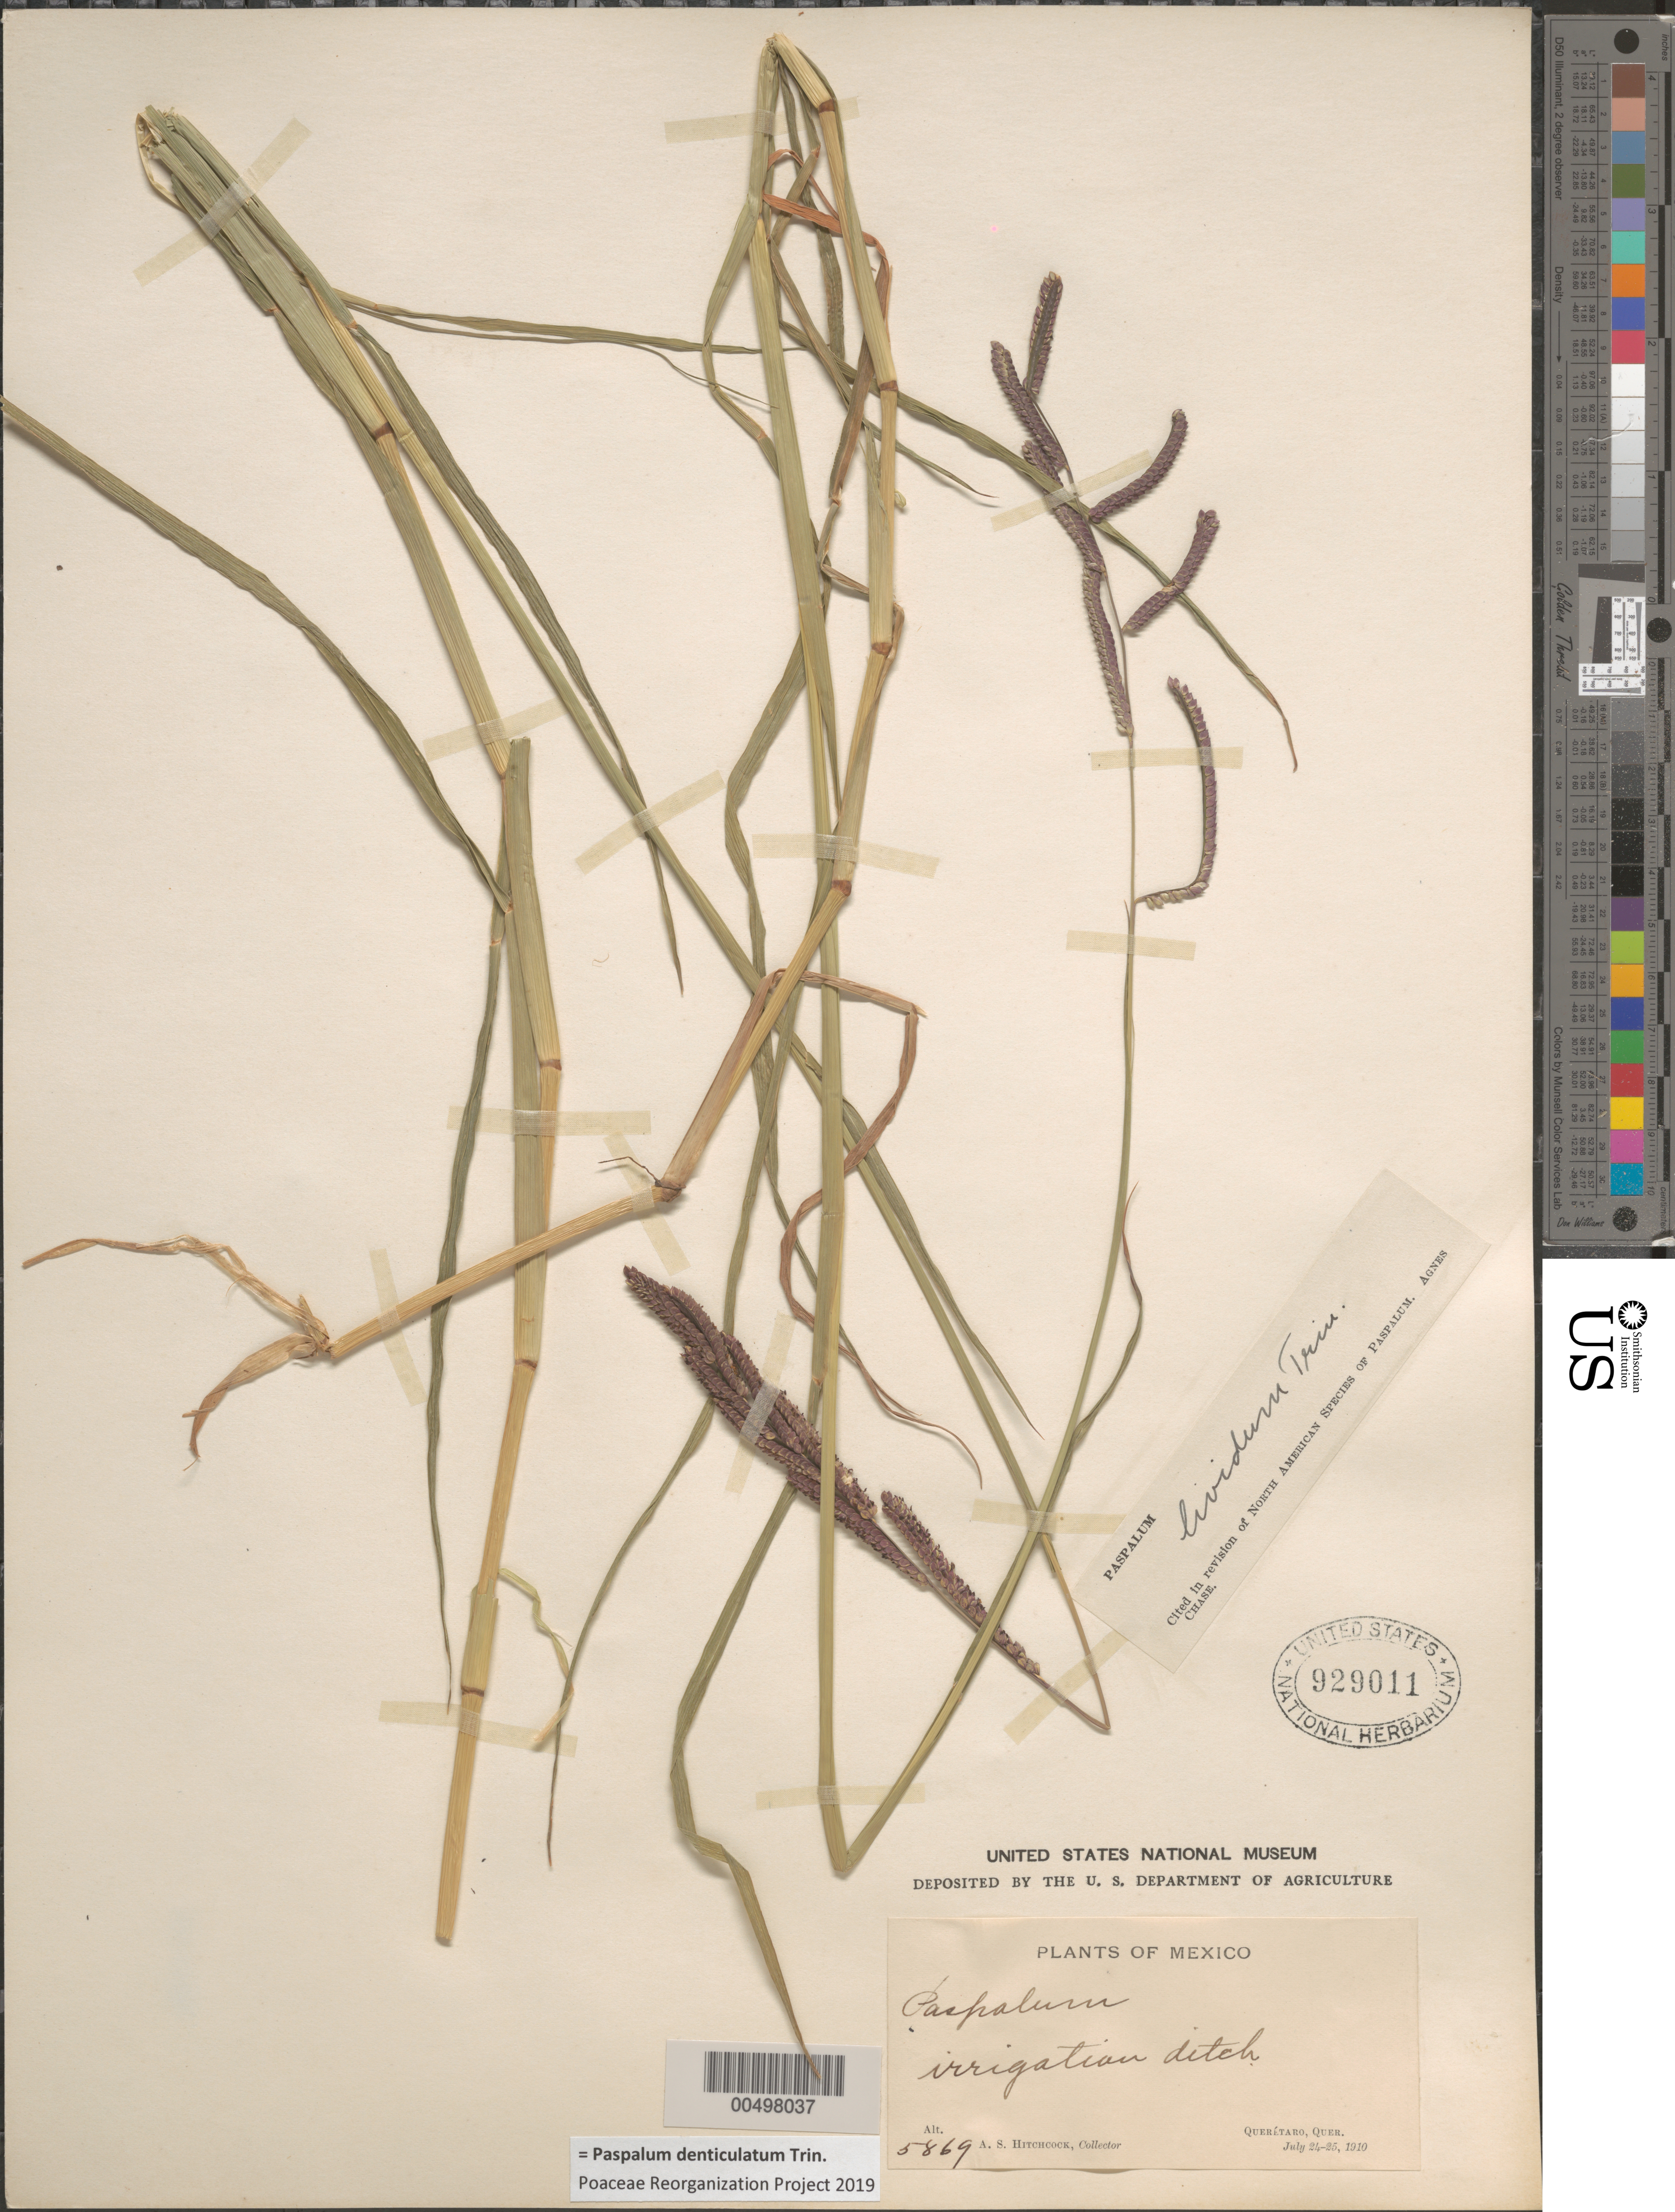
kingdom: Plantae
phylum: Tracheophyta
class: Liliopsida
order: Poales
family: Poaceae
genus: Paspalum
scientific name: Paspalum lividum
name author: Trin. in Schltdl.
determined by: Chase, [M.] Agnes, (US)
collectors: A. S. Hitchcock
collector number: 5869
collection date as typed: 24 Jul 1910 to 25 Sep 1910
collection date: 1910-07-24/1910-09-25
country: Mexico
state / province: Querétaro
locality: Quer‚taro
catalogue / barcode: US 929011